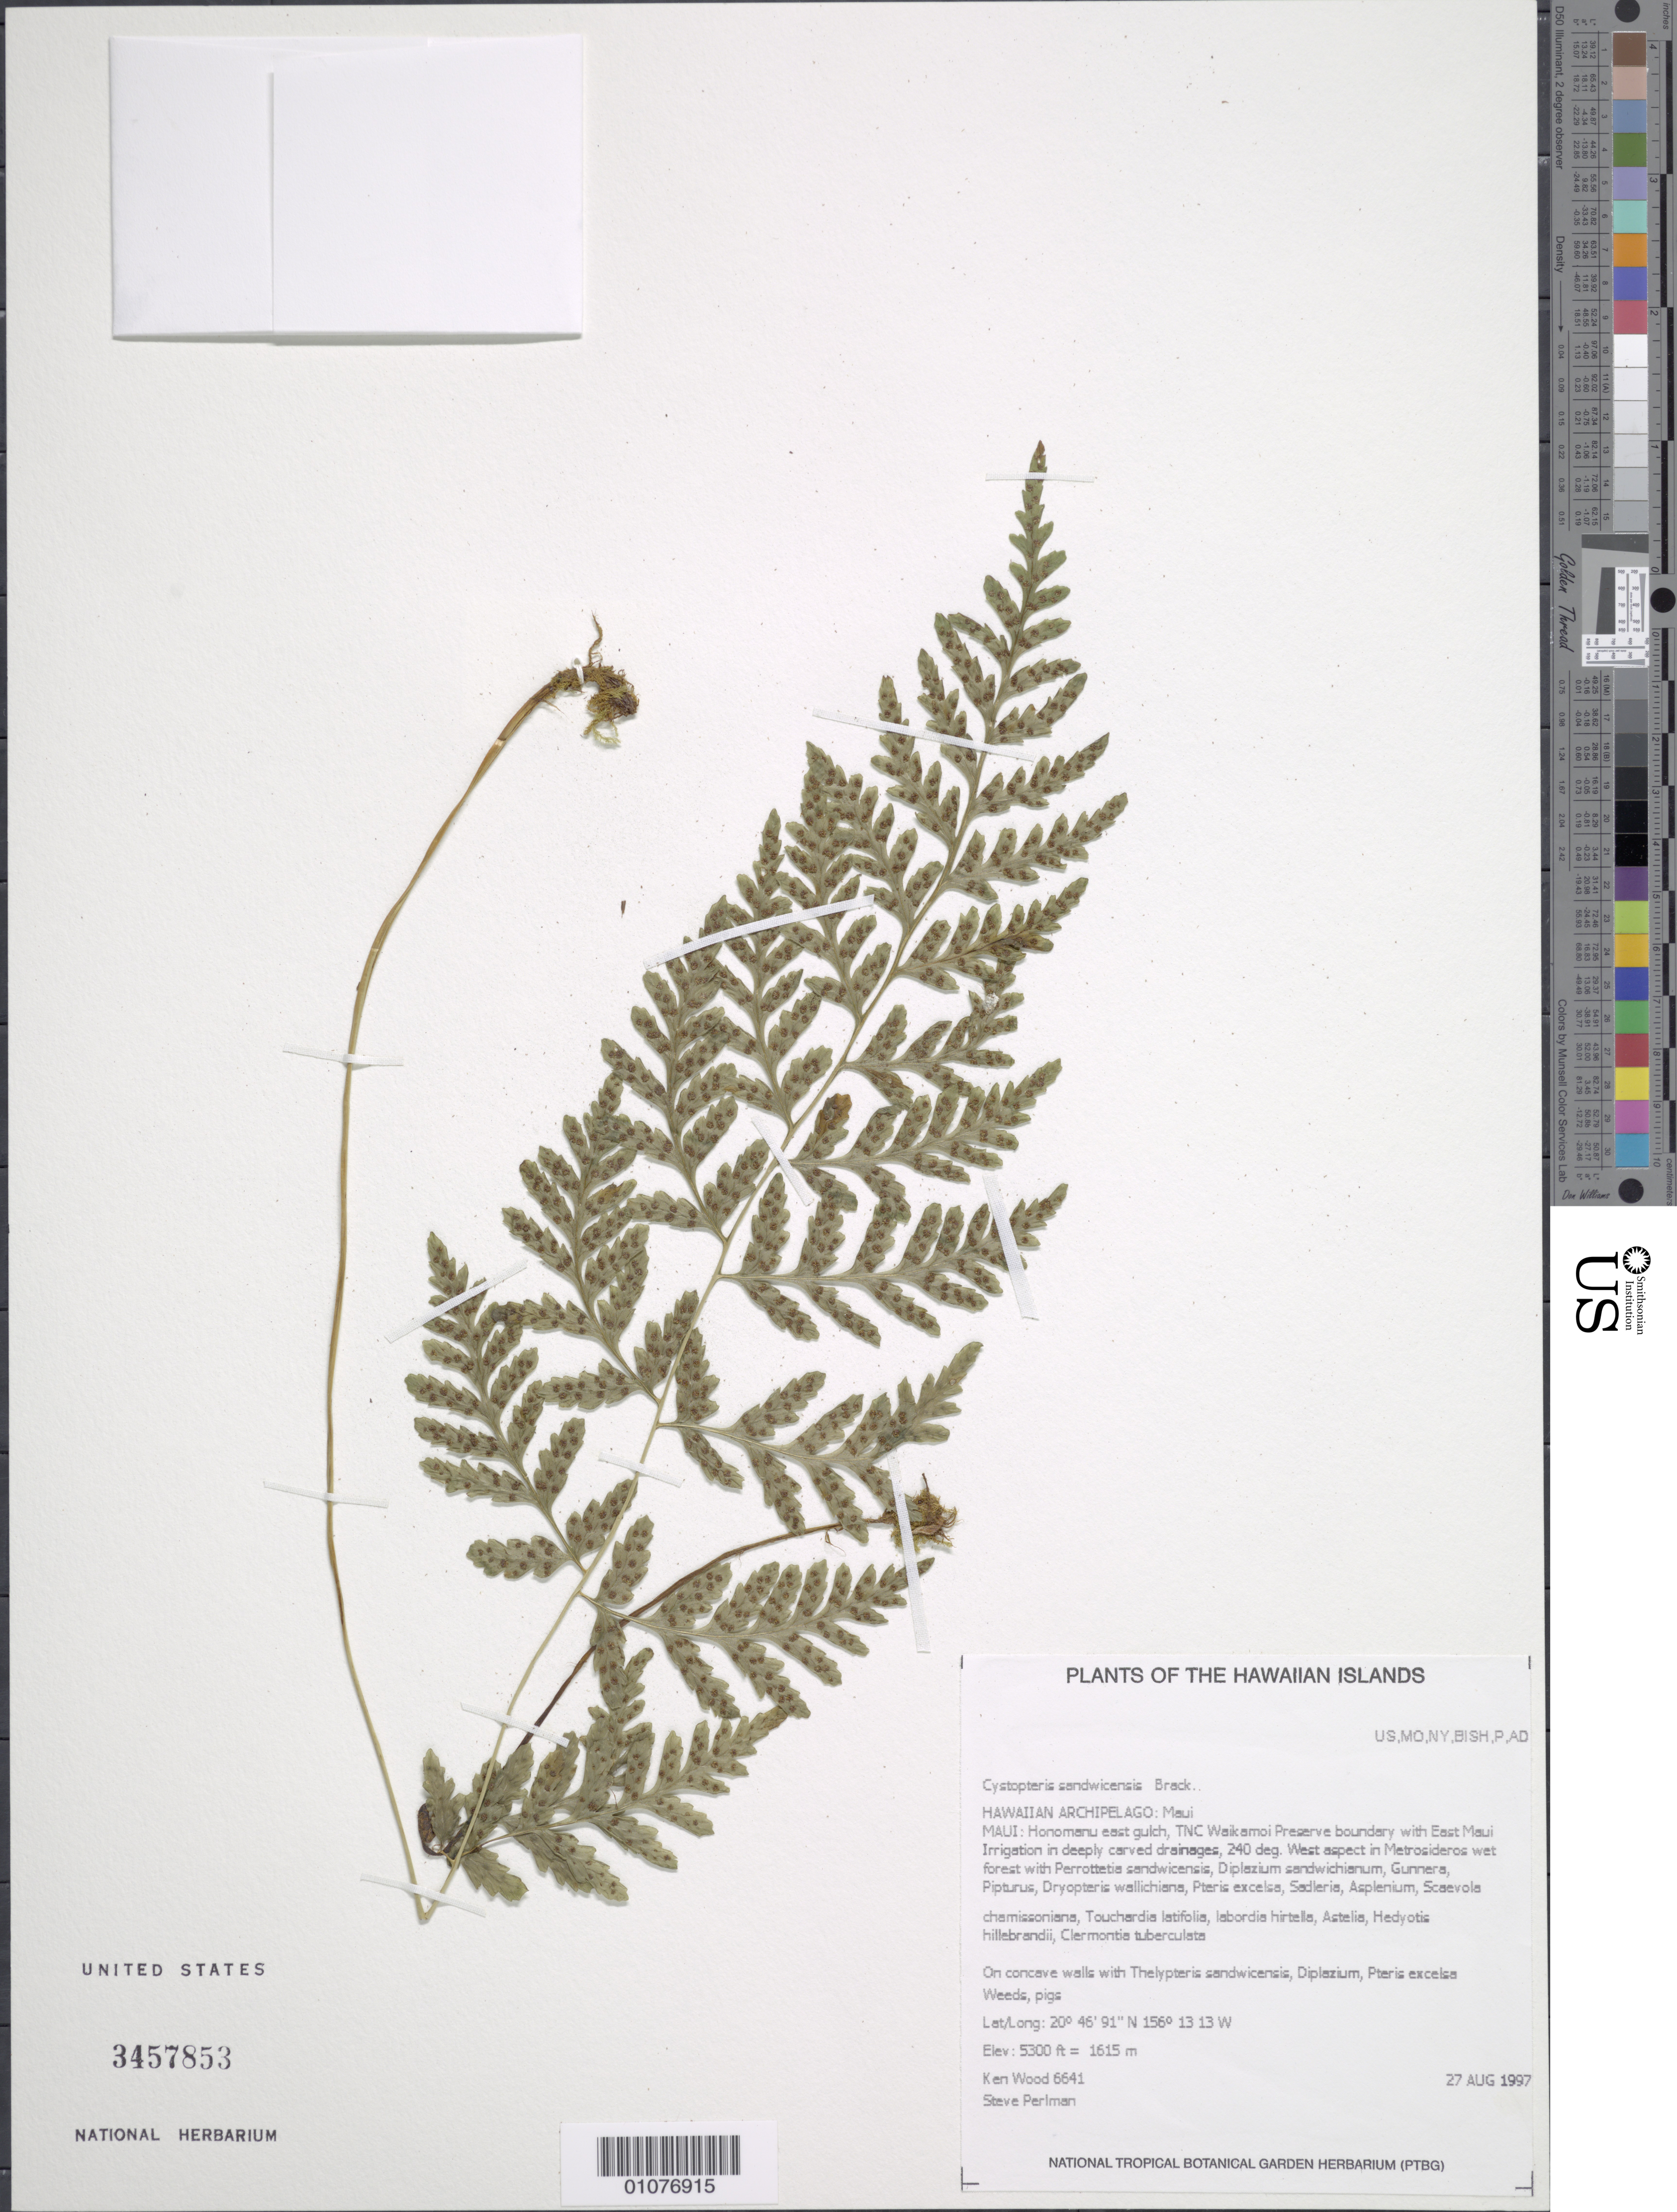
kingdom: Plantae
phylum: Tracheophyta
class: Polypodiopsida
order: Polypodiales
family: Cystopteridaceae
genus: Cystopteris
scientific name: Cystopteris sandwicensis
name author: Brack.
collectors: K. R. Wood & S. P. Perlman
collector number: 6641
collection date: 1997-08-27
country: United States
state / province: Hawaii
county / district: Maui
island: Maui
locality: Honomanu E gulch, TNC Waikamoi Preserve boundary w/ E Maui Irrigation in deeply carved drainages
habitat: On concave walls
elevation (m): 1615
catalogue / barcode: US 3457853